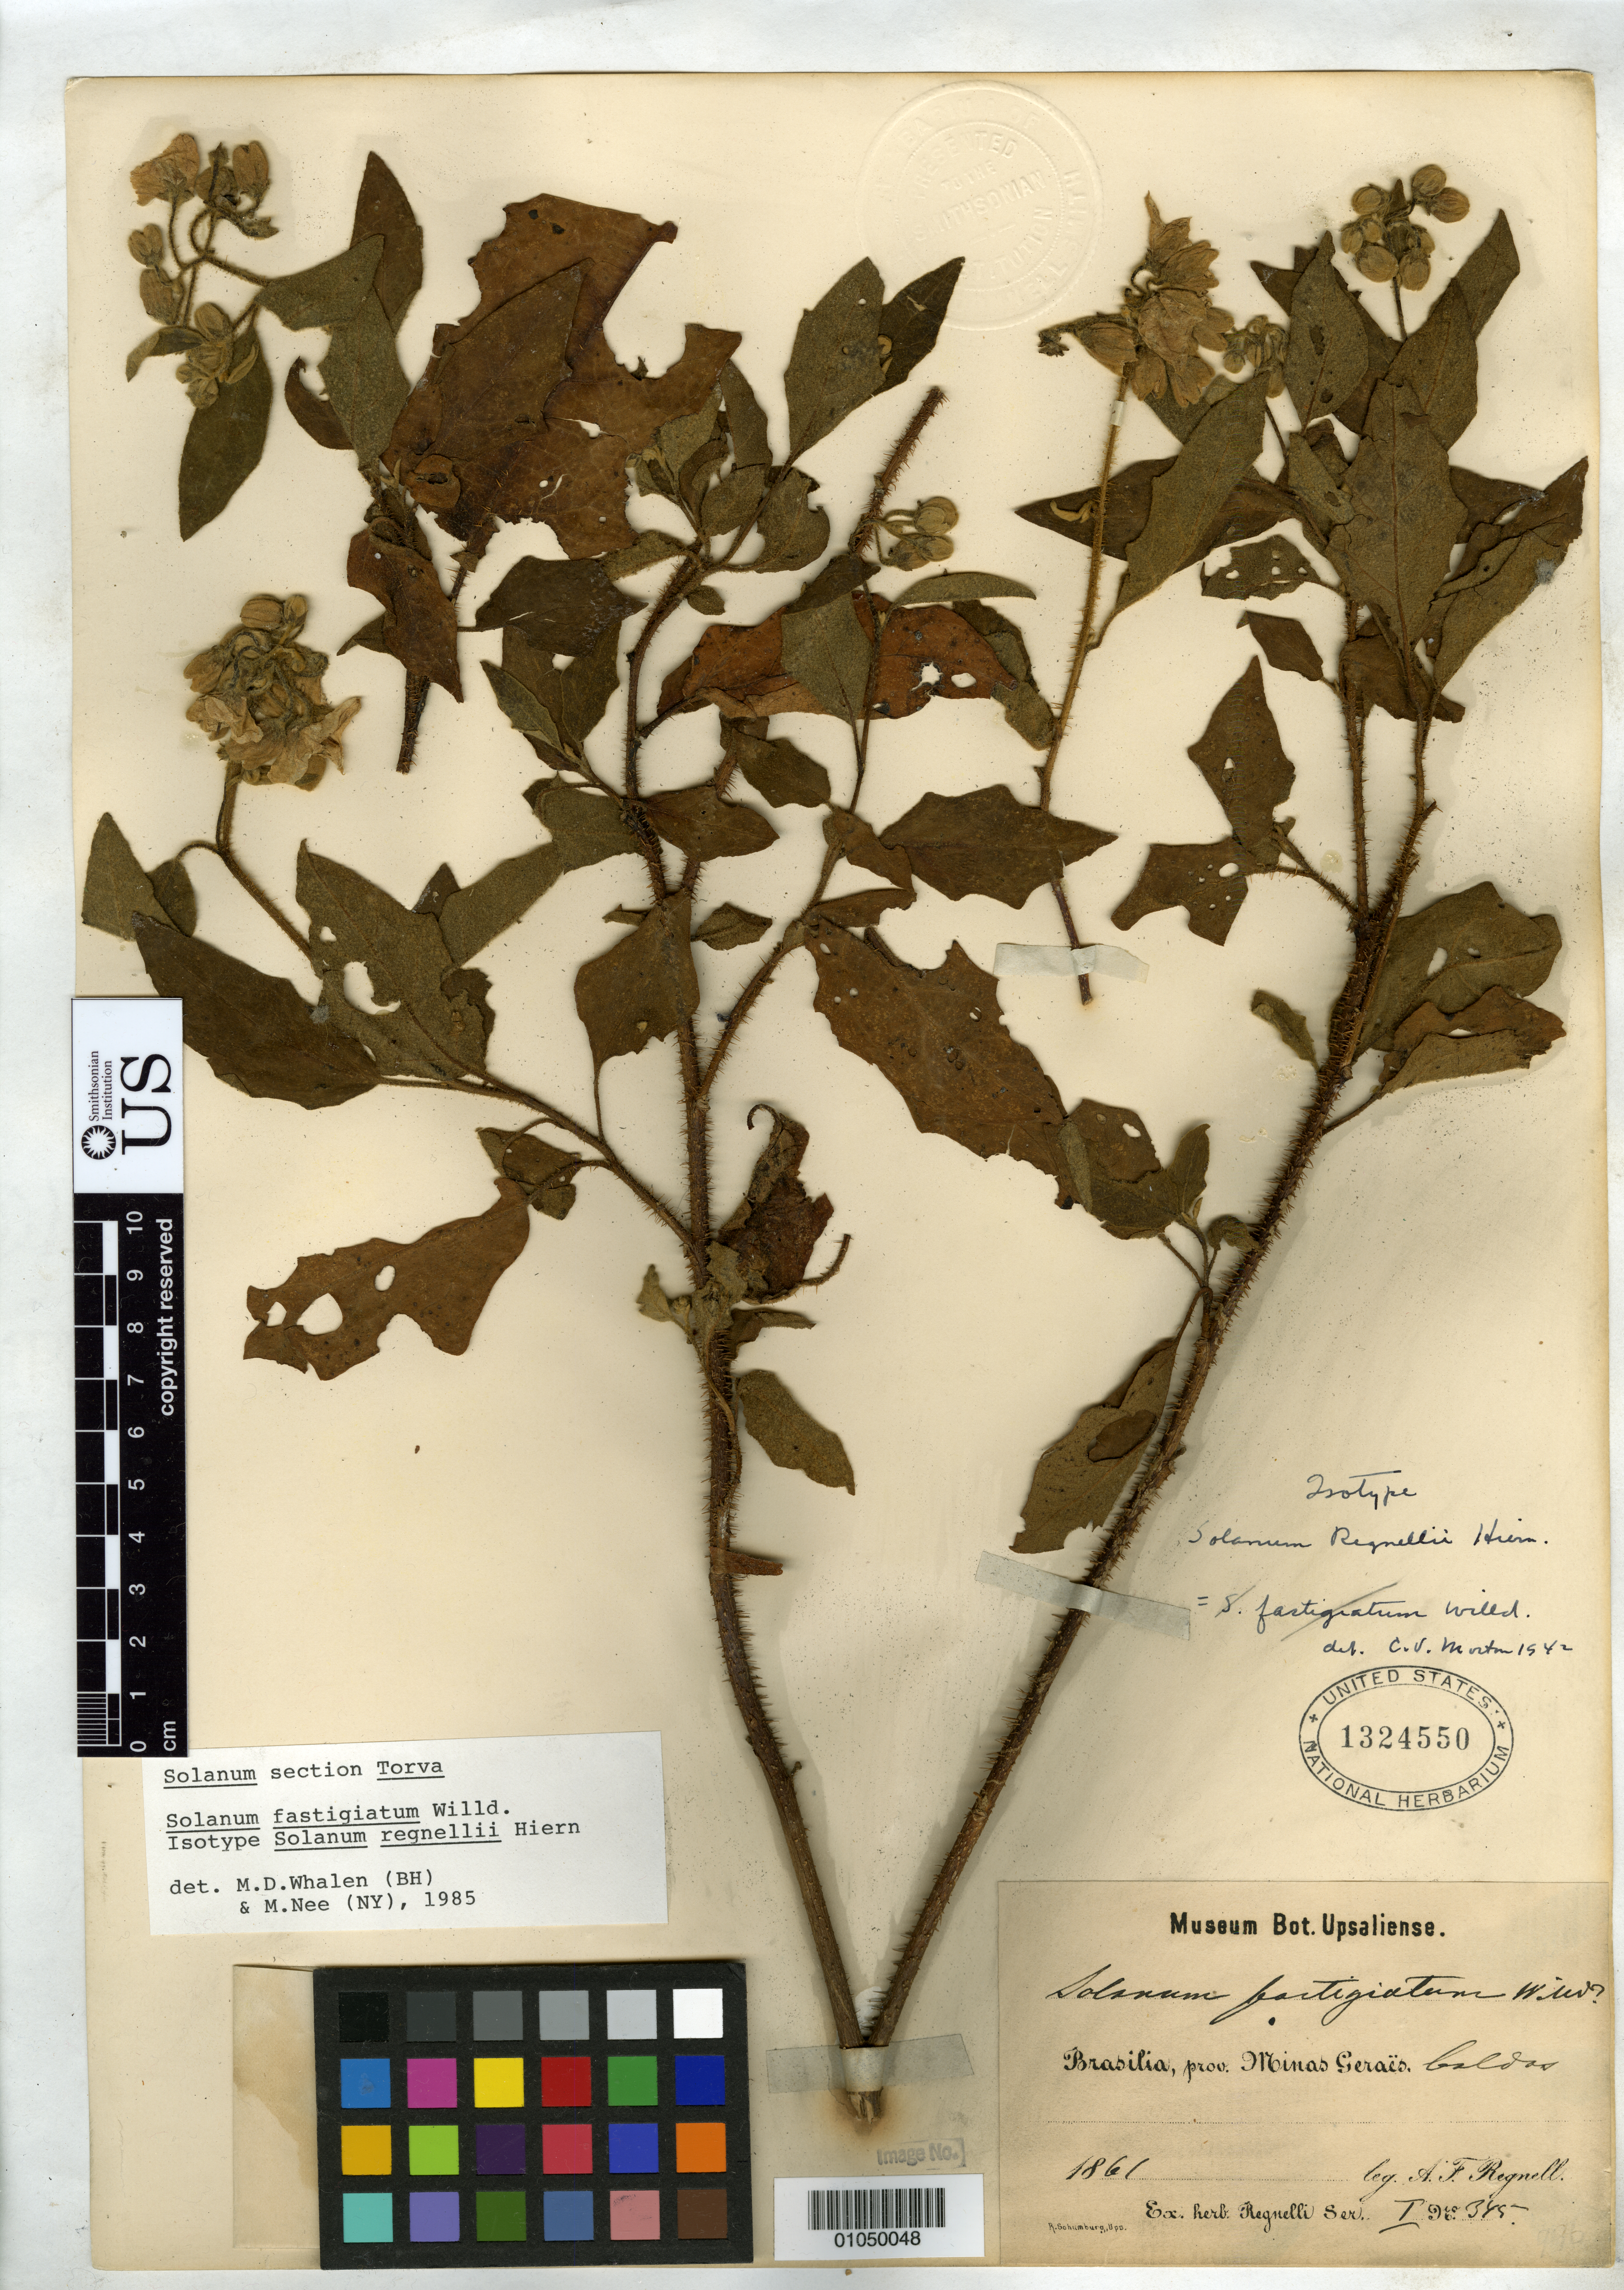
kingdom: Plantae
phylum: Tracheophyta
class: Magnoliopsida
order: Solanales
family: Solanaceae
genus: Solanum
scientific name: Solanum regnellii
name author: Hiern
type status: Type Collection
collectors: A. F. Regnell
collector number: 345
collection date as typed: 1861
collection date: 1861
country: Brazil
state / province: Minas Gerais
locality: Caldas.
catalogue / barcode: US 1324550